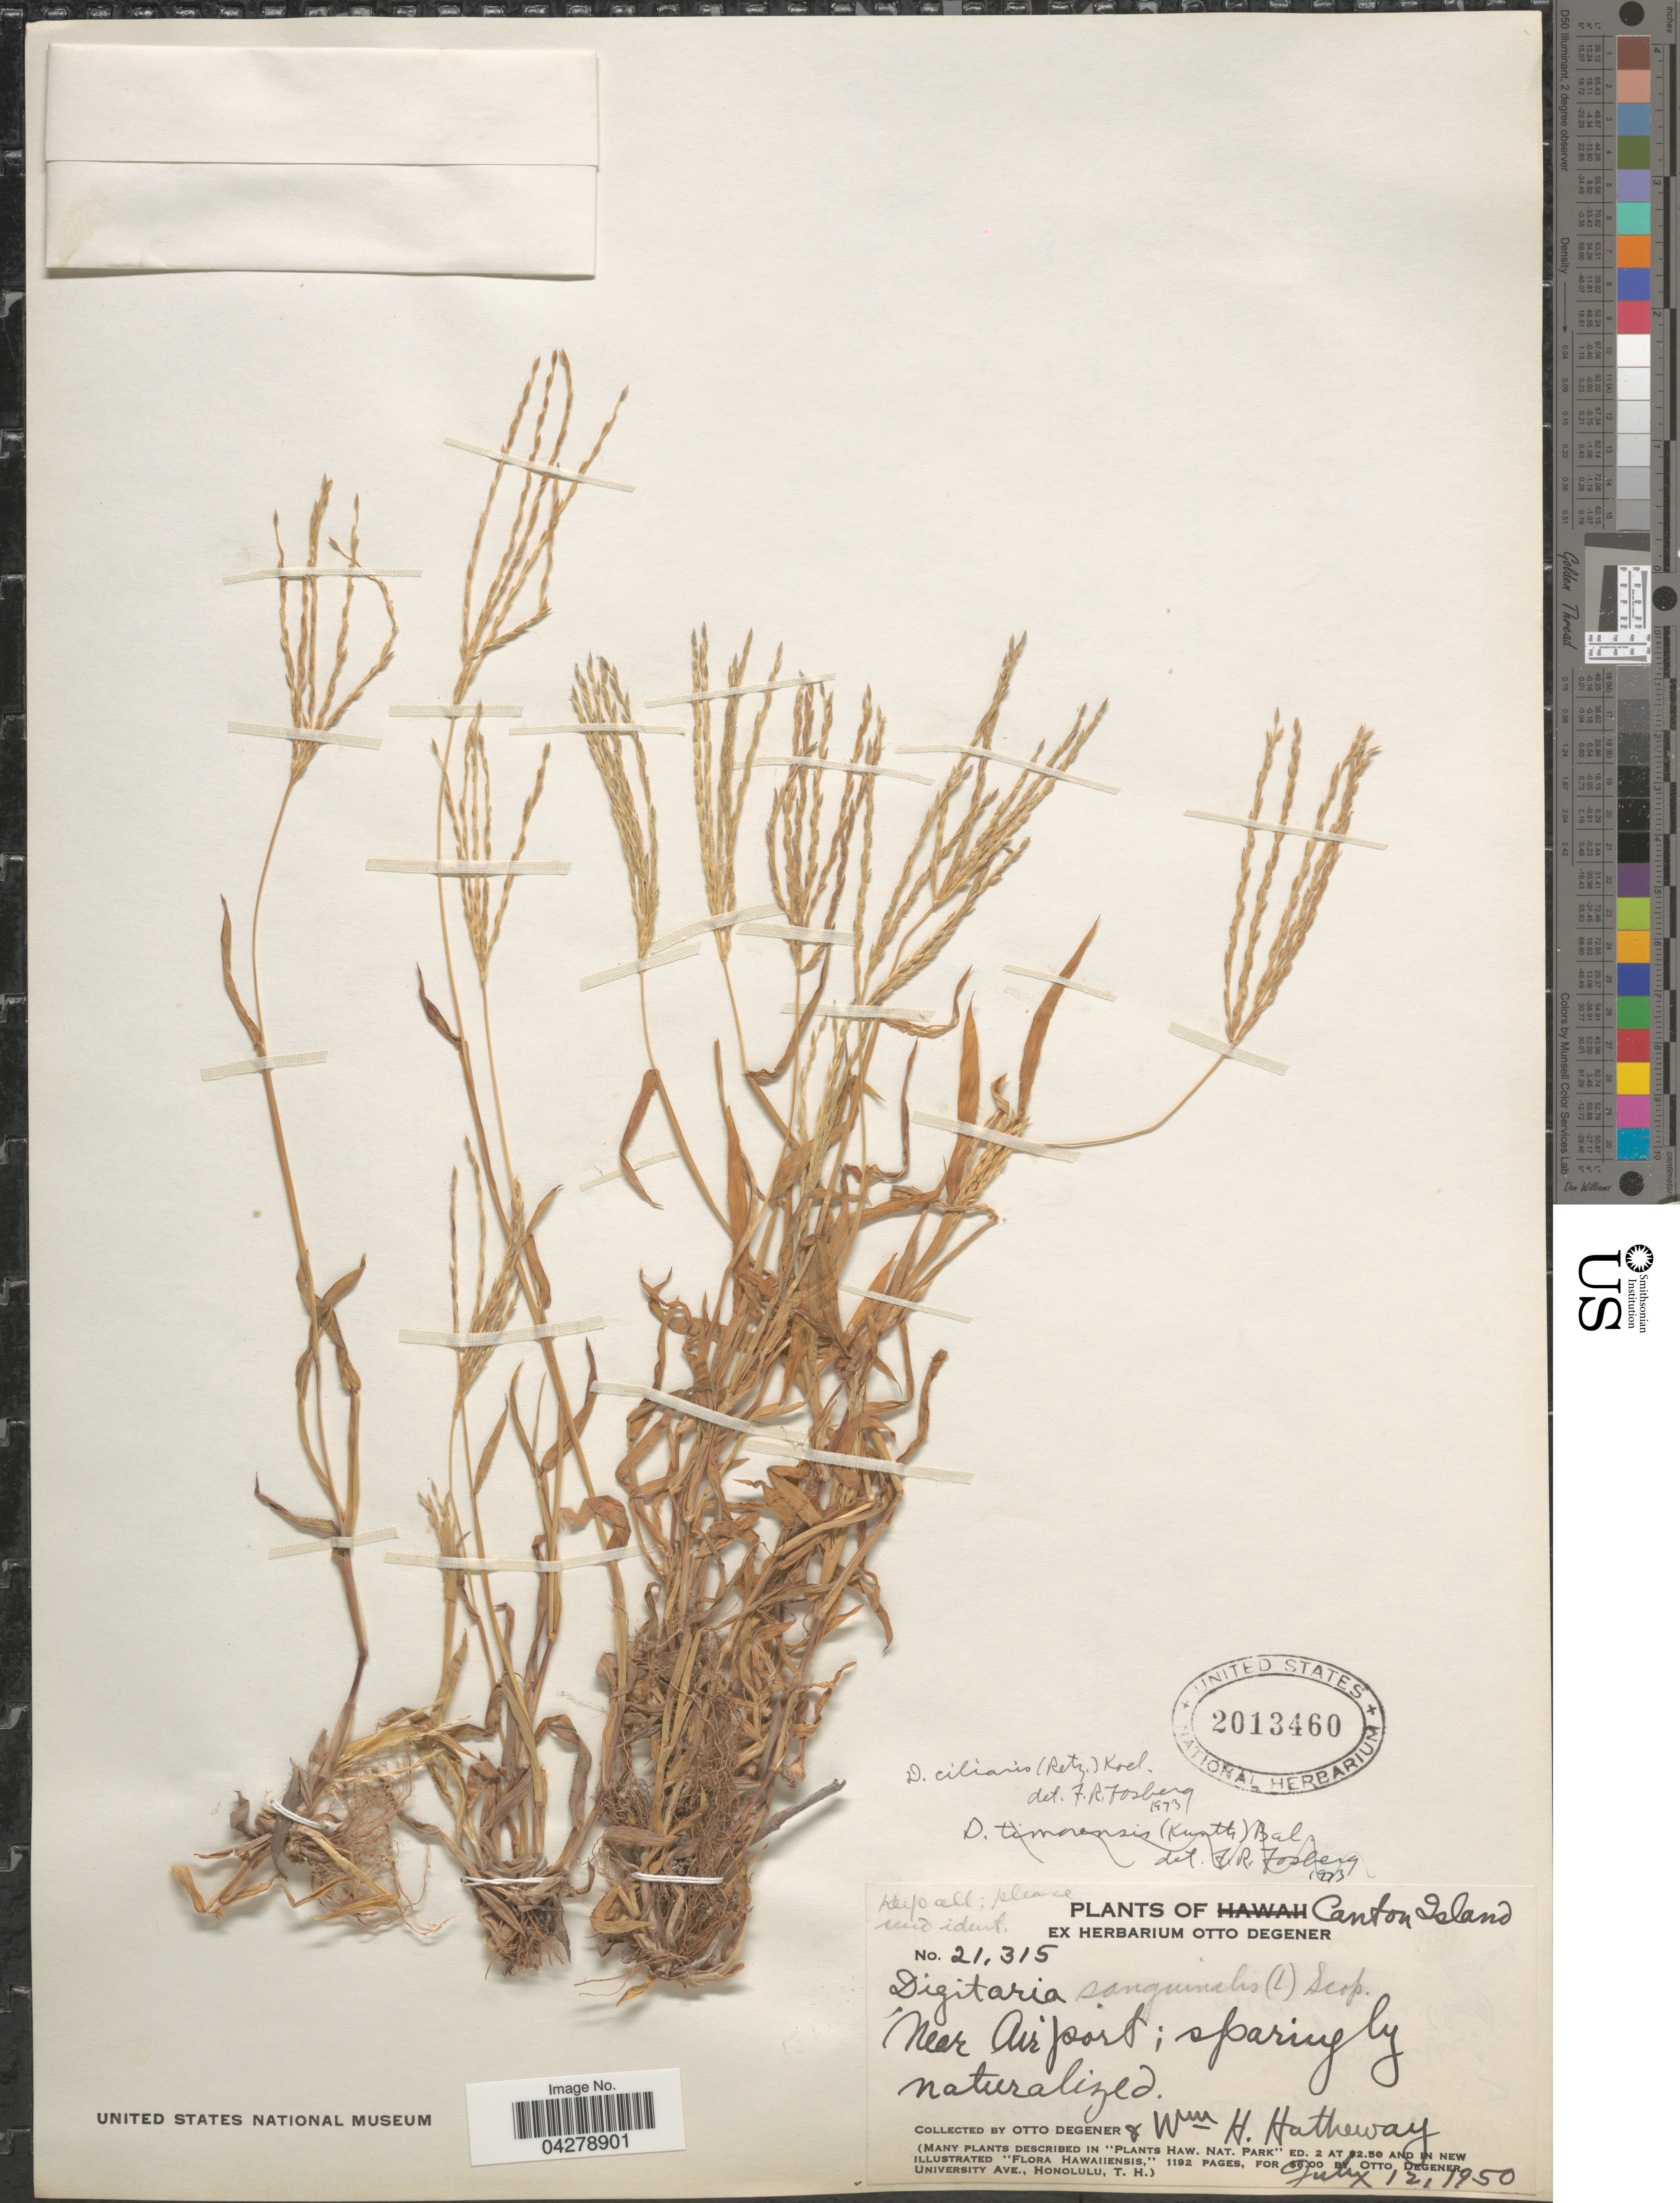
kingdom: Plantae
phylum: Tracheophyta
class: Liliopsida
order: Poales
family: Poaceae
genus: Digitaria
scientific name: Digitaria ciliaris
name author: (Retz.) Koeler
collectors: O. Degener & W. H. Hatheway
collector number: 21315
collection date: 1950-07-12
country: Kiribati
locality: Canton Island. Near Airport; sparing by naturalized.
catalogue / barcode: US 2013460